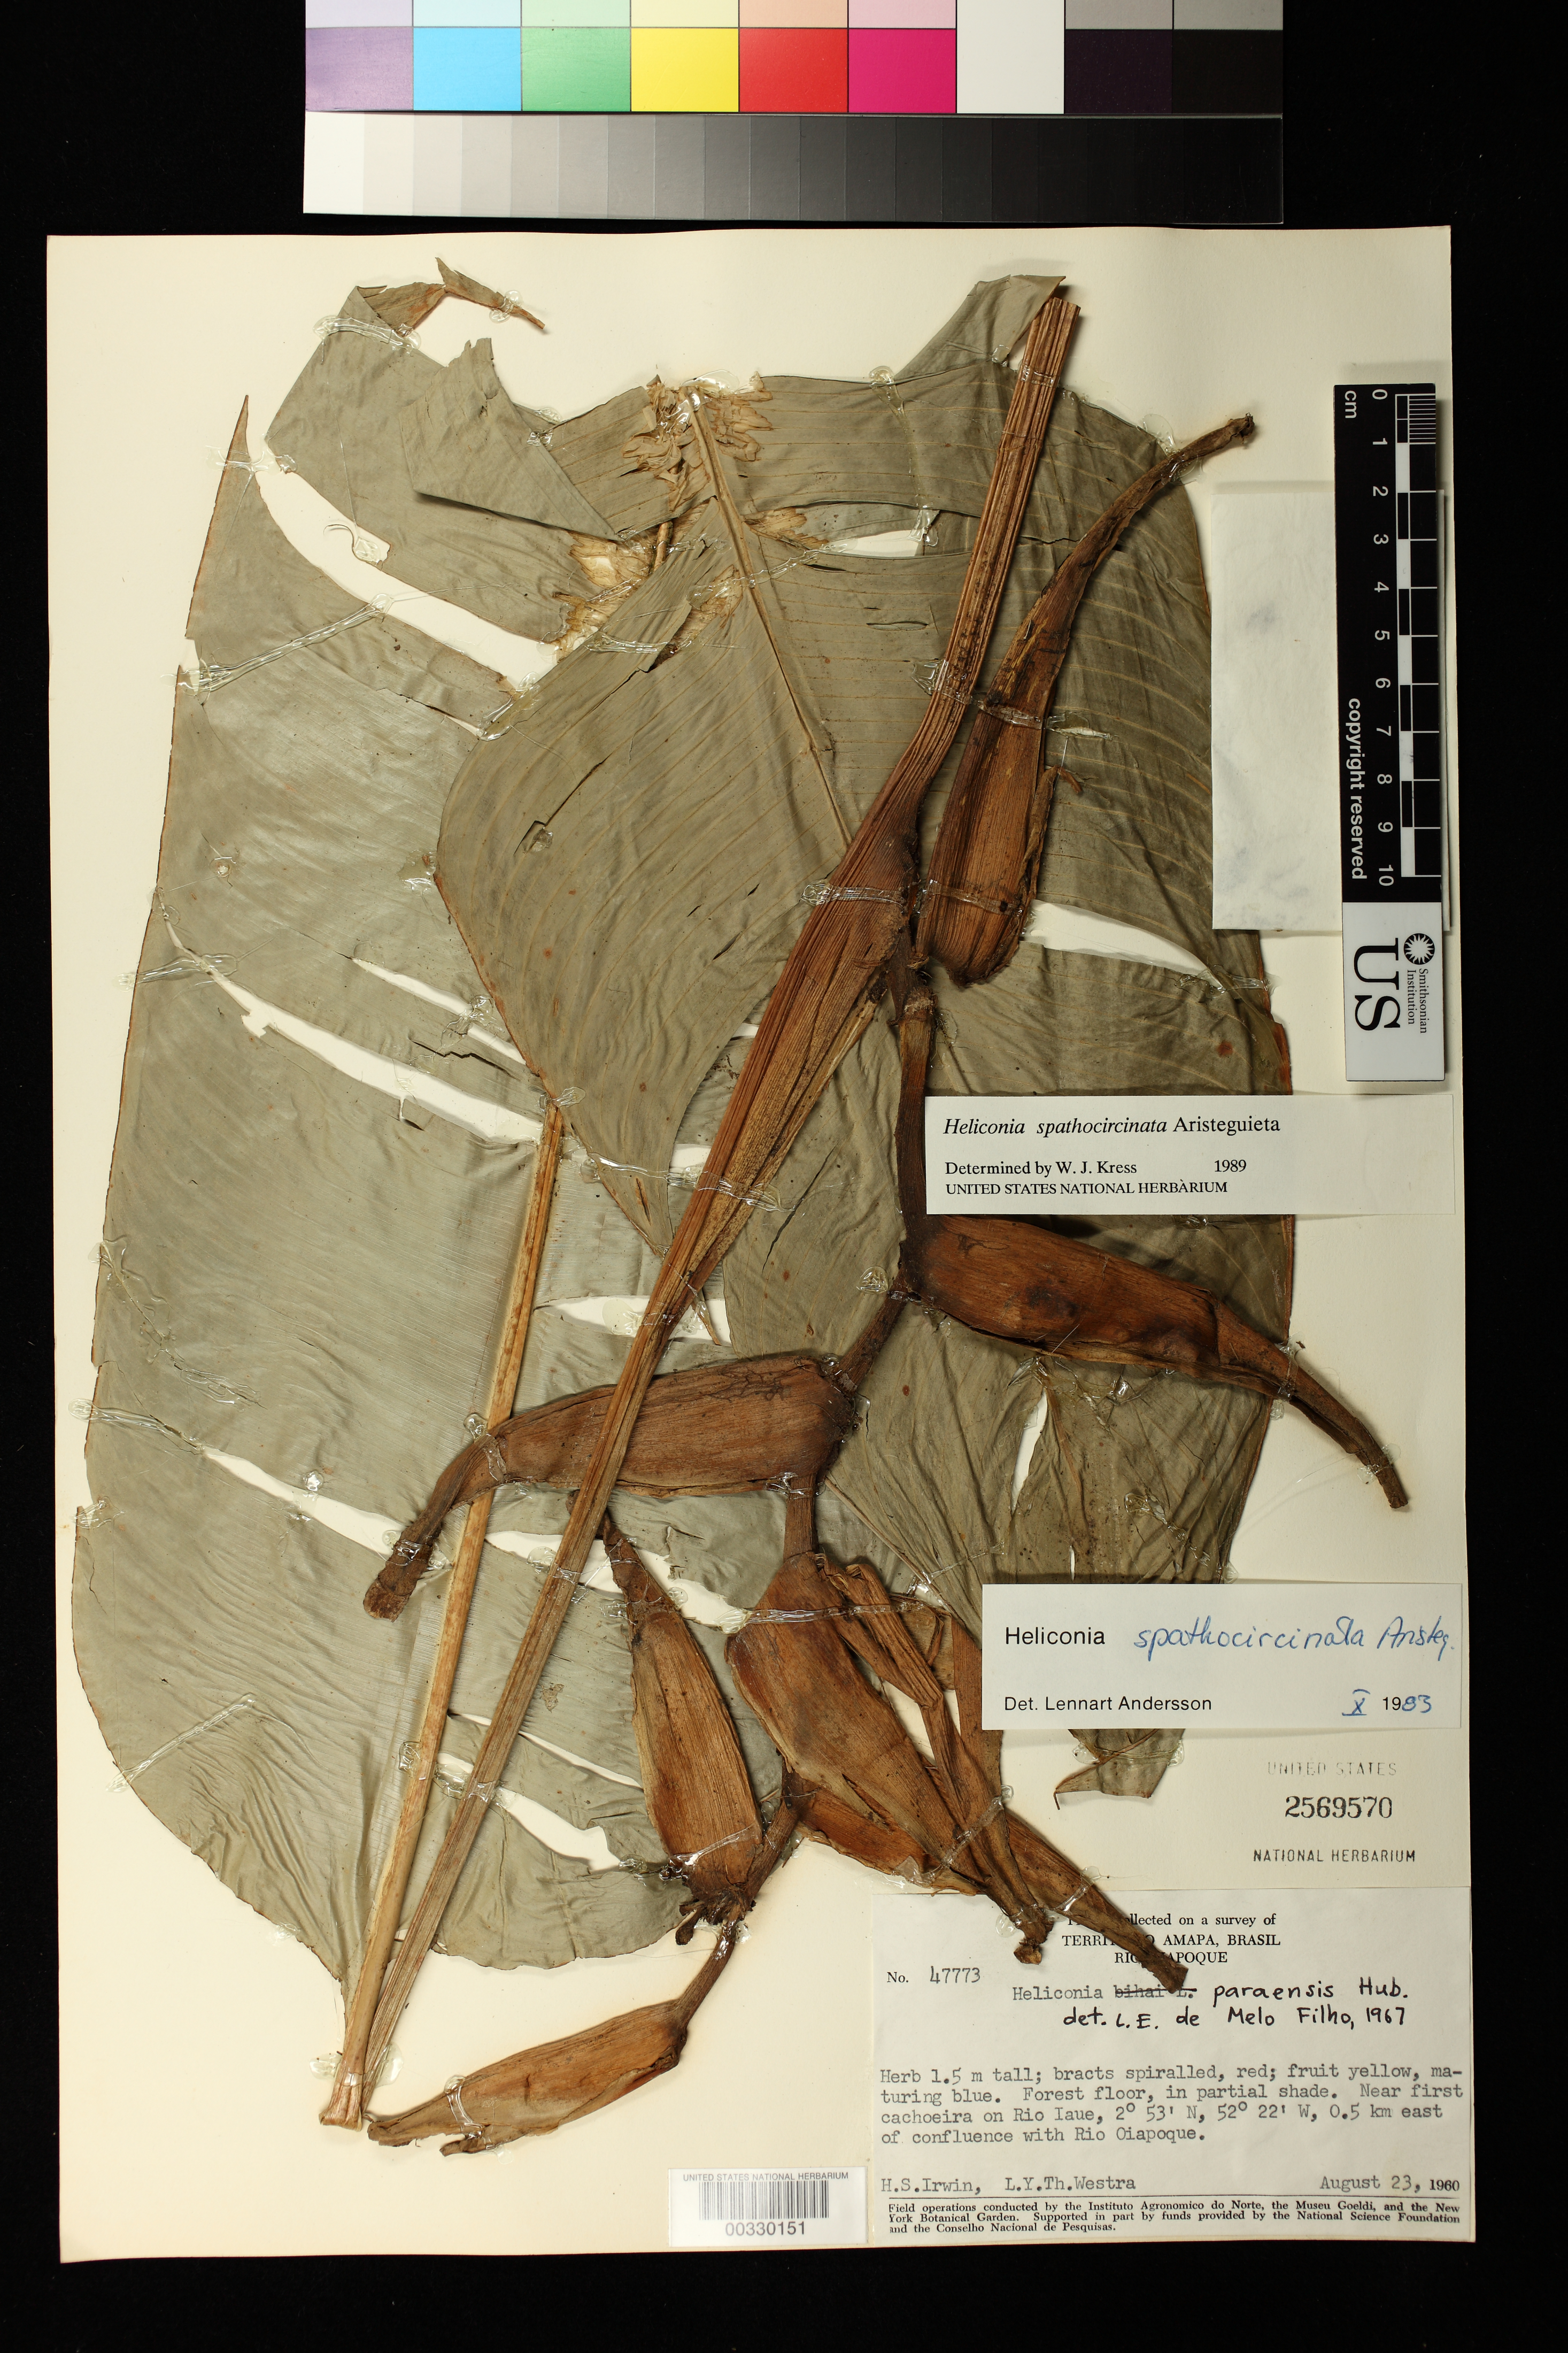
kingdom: Plantae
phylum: Tracheophyta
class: Liliopsida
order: Zingiberales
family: Heliconiaceae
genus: Heliconia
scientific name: Heliconia spathocircinata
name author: Aristeg.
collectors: H. Irwin & L. Y. T. Westra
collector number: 47773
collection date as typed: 23 Aug 1960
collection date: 1960-08-23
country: Brazil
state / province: Amapá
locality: Rio oiapoque, near first cachoeira on rio iaue, 0.5 km e of confluence with rio oiapoque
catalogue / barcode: US 2569570